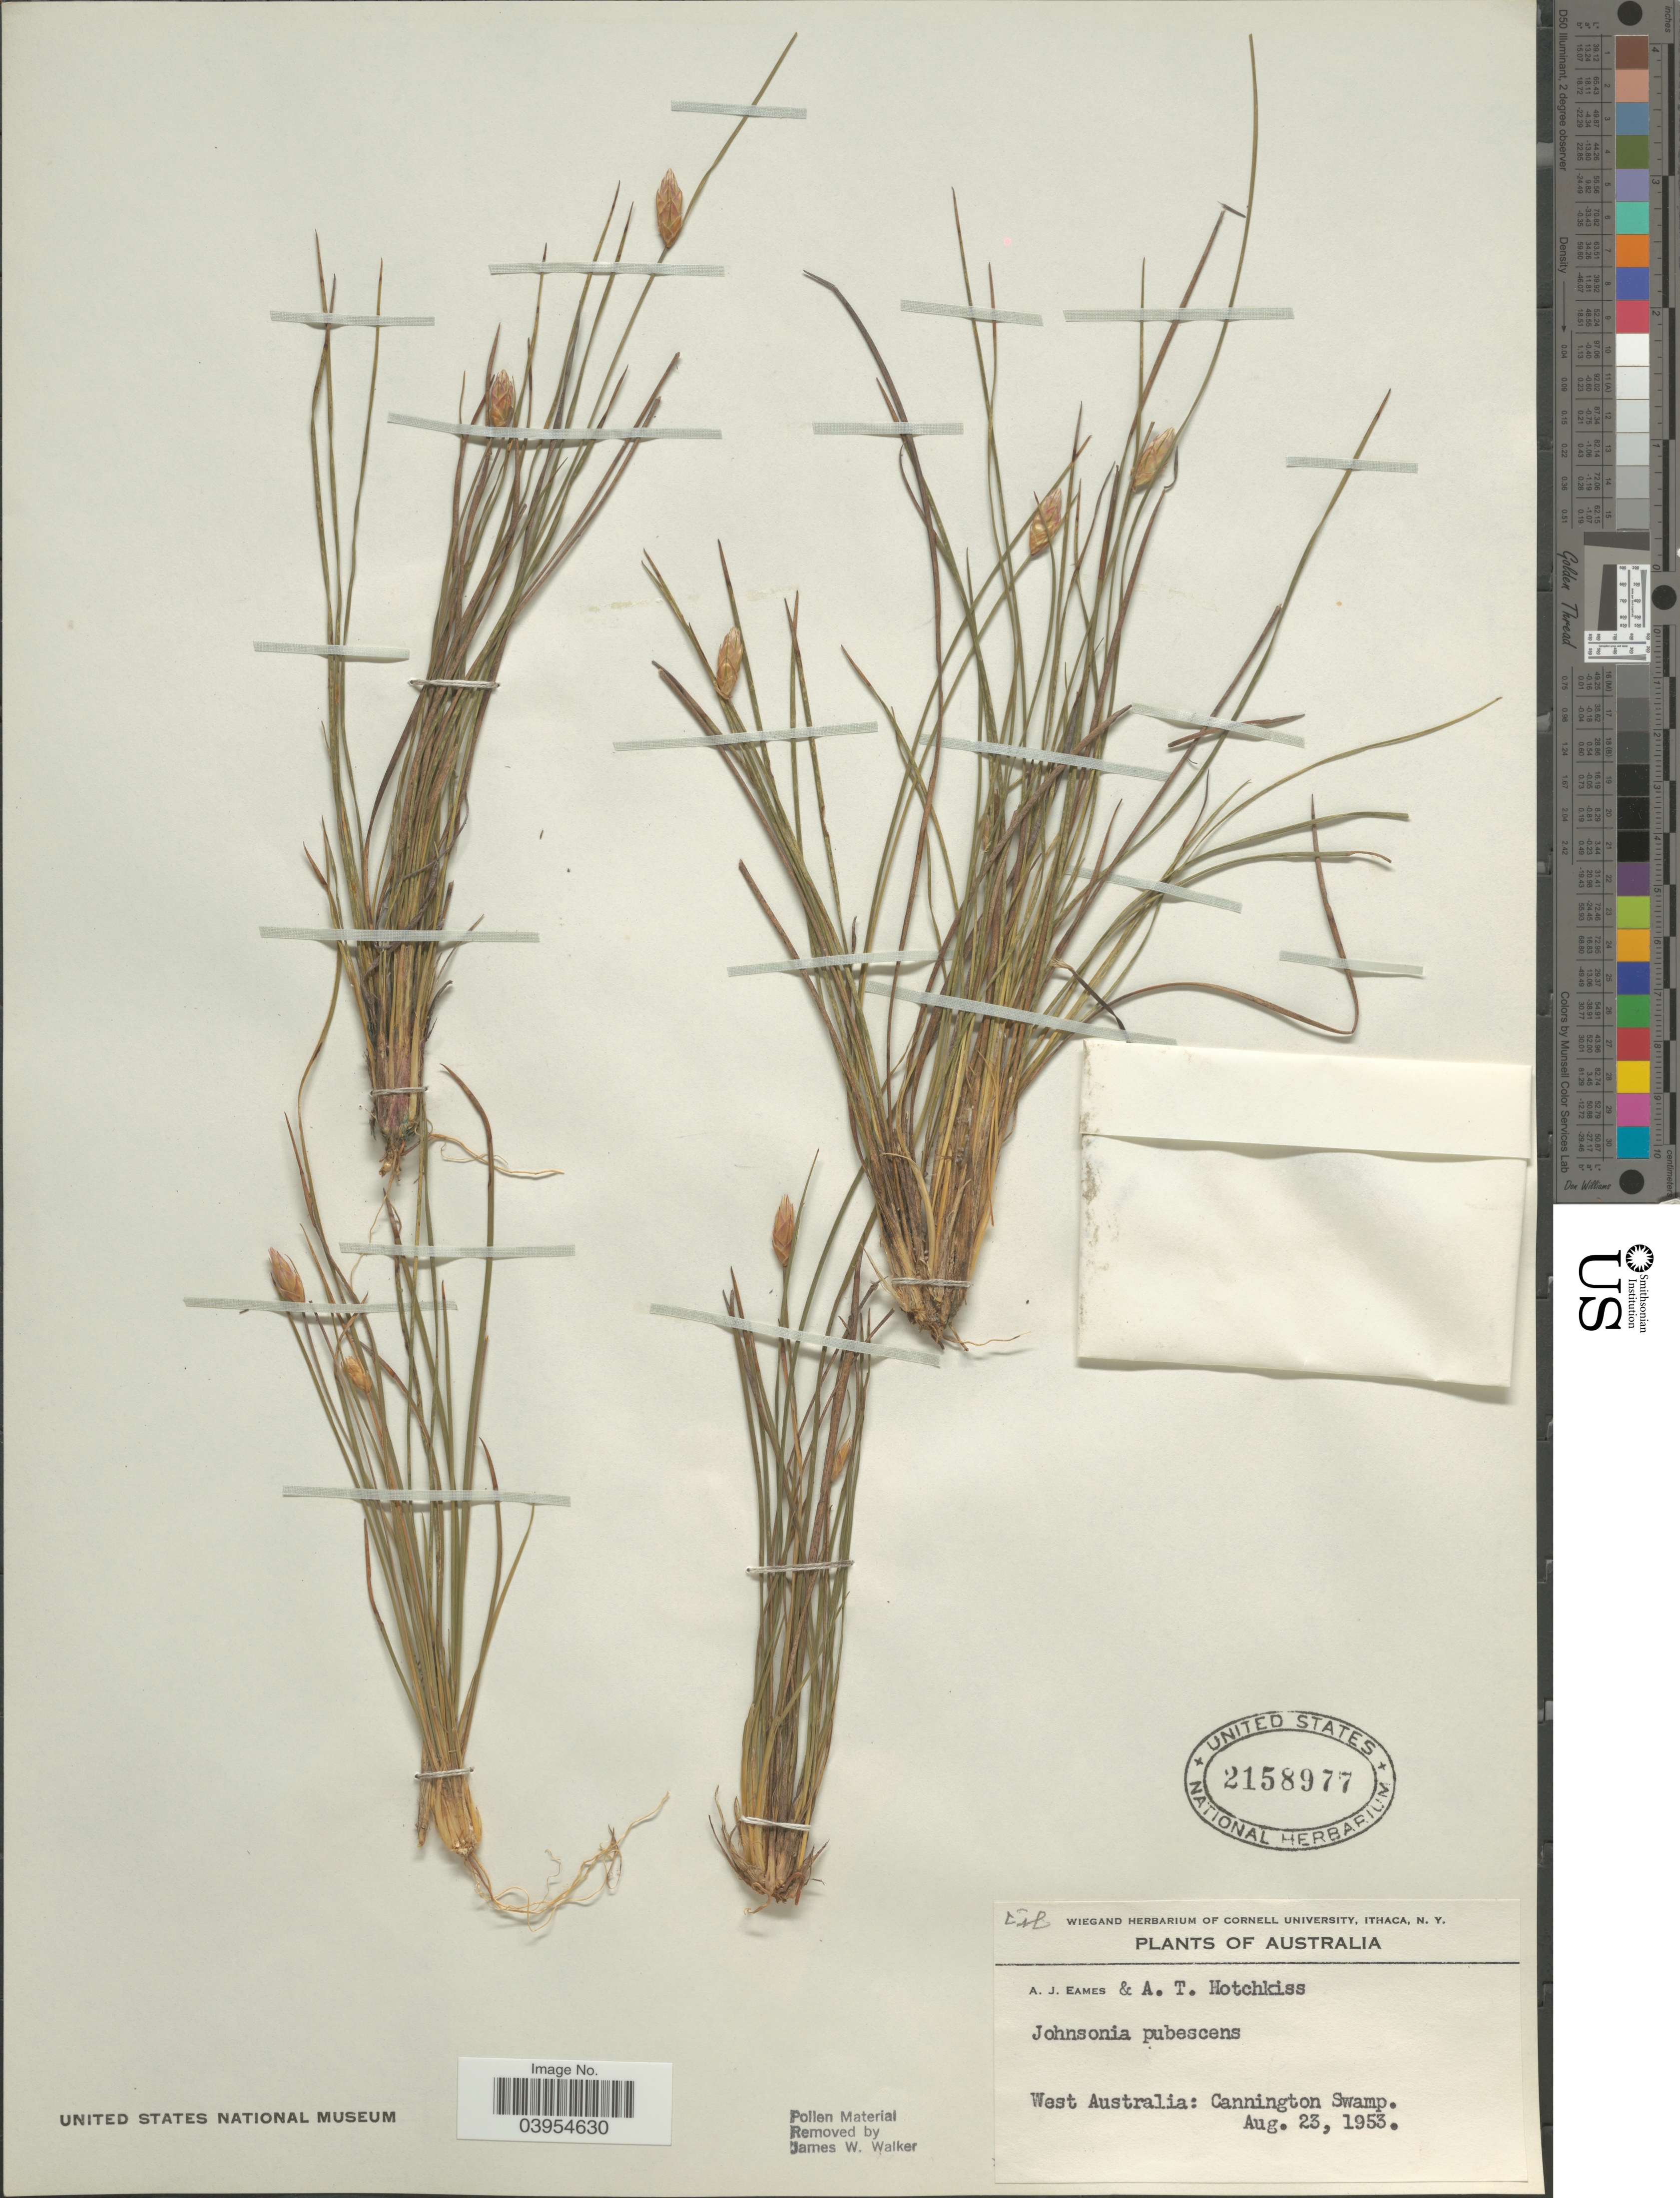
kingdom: Plantae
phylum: Tracheophyta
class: Liliopsida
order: Asparagales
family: Asphodelaceae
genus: Johnsonia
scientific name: Johnsonia pubescens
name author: Lindl.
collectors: A. J. Eames & A. Hotchkiss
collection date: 1953-08-23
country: Australia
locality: West Australia: Cannington Swamp.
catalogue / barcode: US 2158977